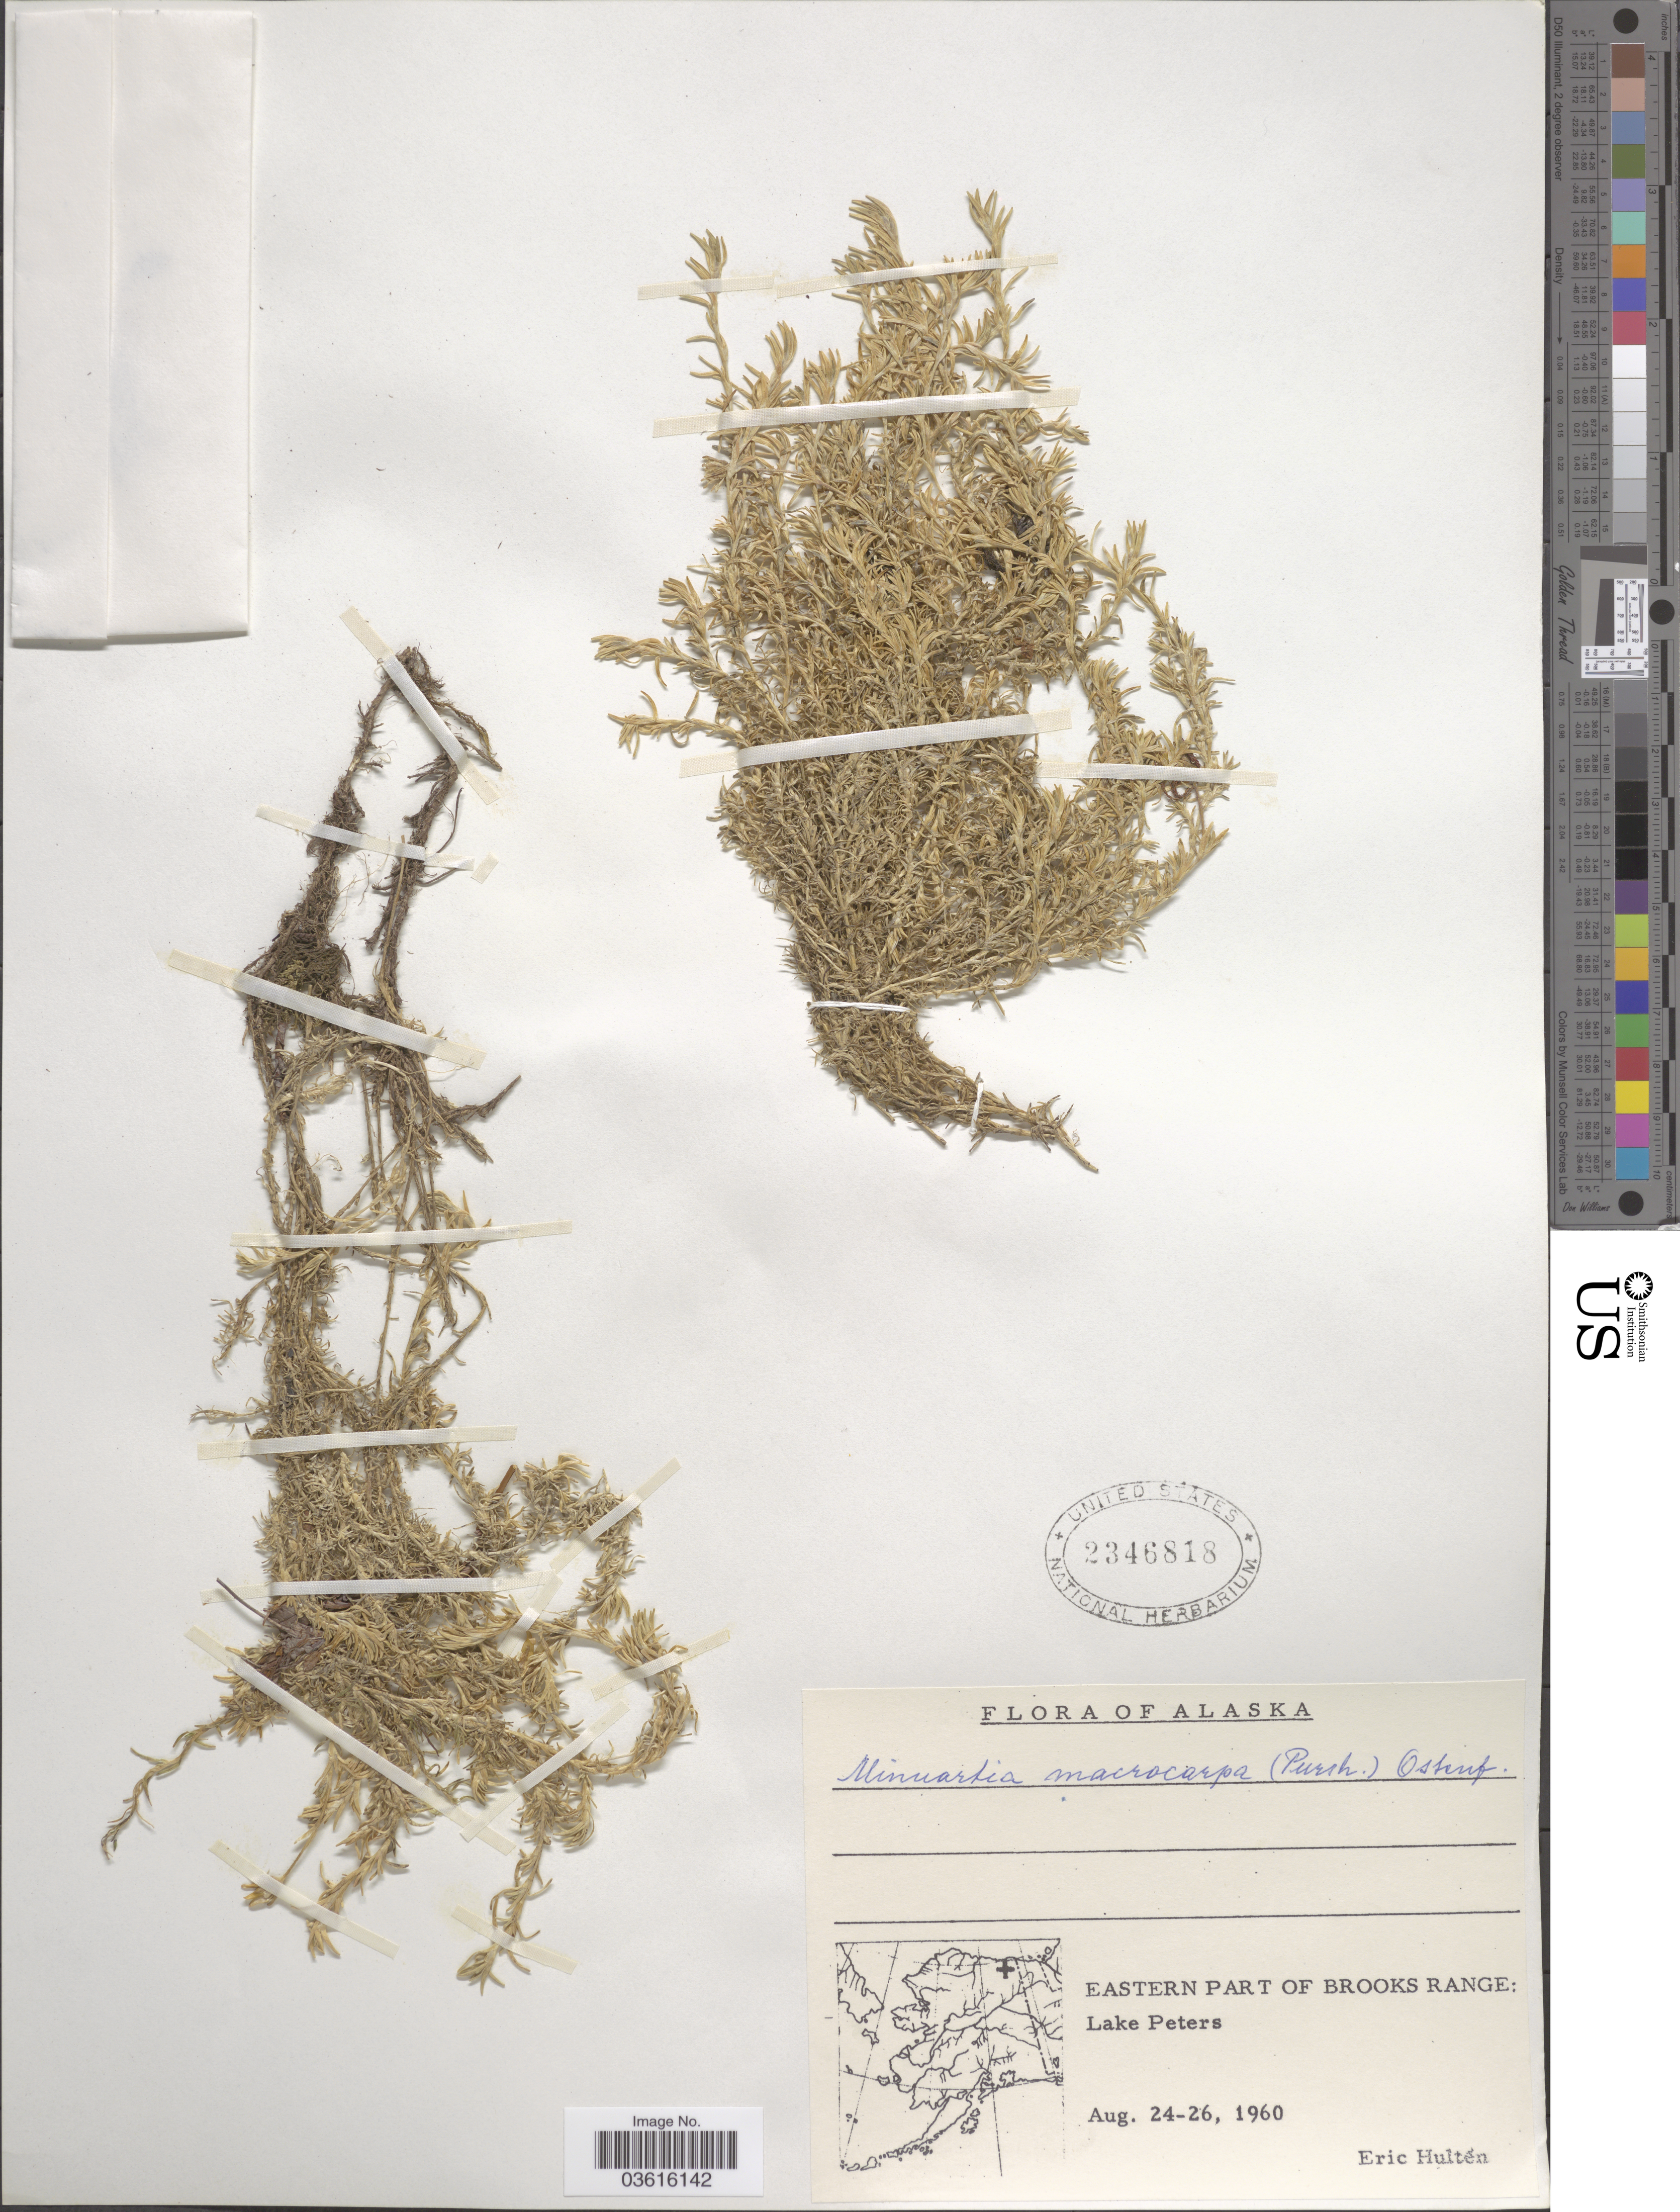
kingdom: Plantae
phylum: Tracheophyta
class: Magnoliopsida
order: Caryophyllales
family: Caryophyllaceae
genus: Pseudocherleria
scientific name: Pseudocherleria macrocarpa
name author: (Pursh) Dillenb. & Kadereit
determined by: U.S. National Herbarium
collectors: E. G. Hultén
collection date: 1960-08-24/1960-08-26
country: United States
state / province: Alaska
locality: Eastern Part of Brooks Range: Lake Peters.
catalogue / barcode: US 2346818